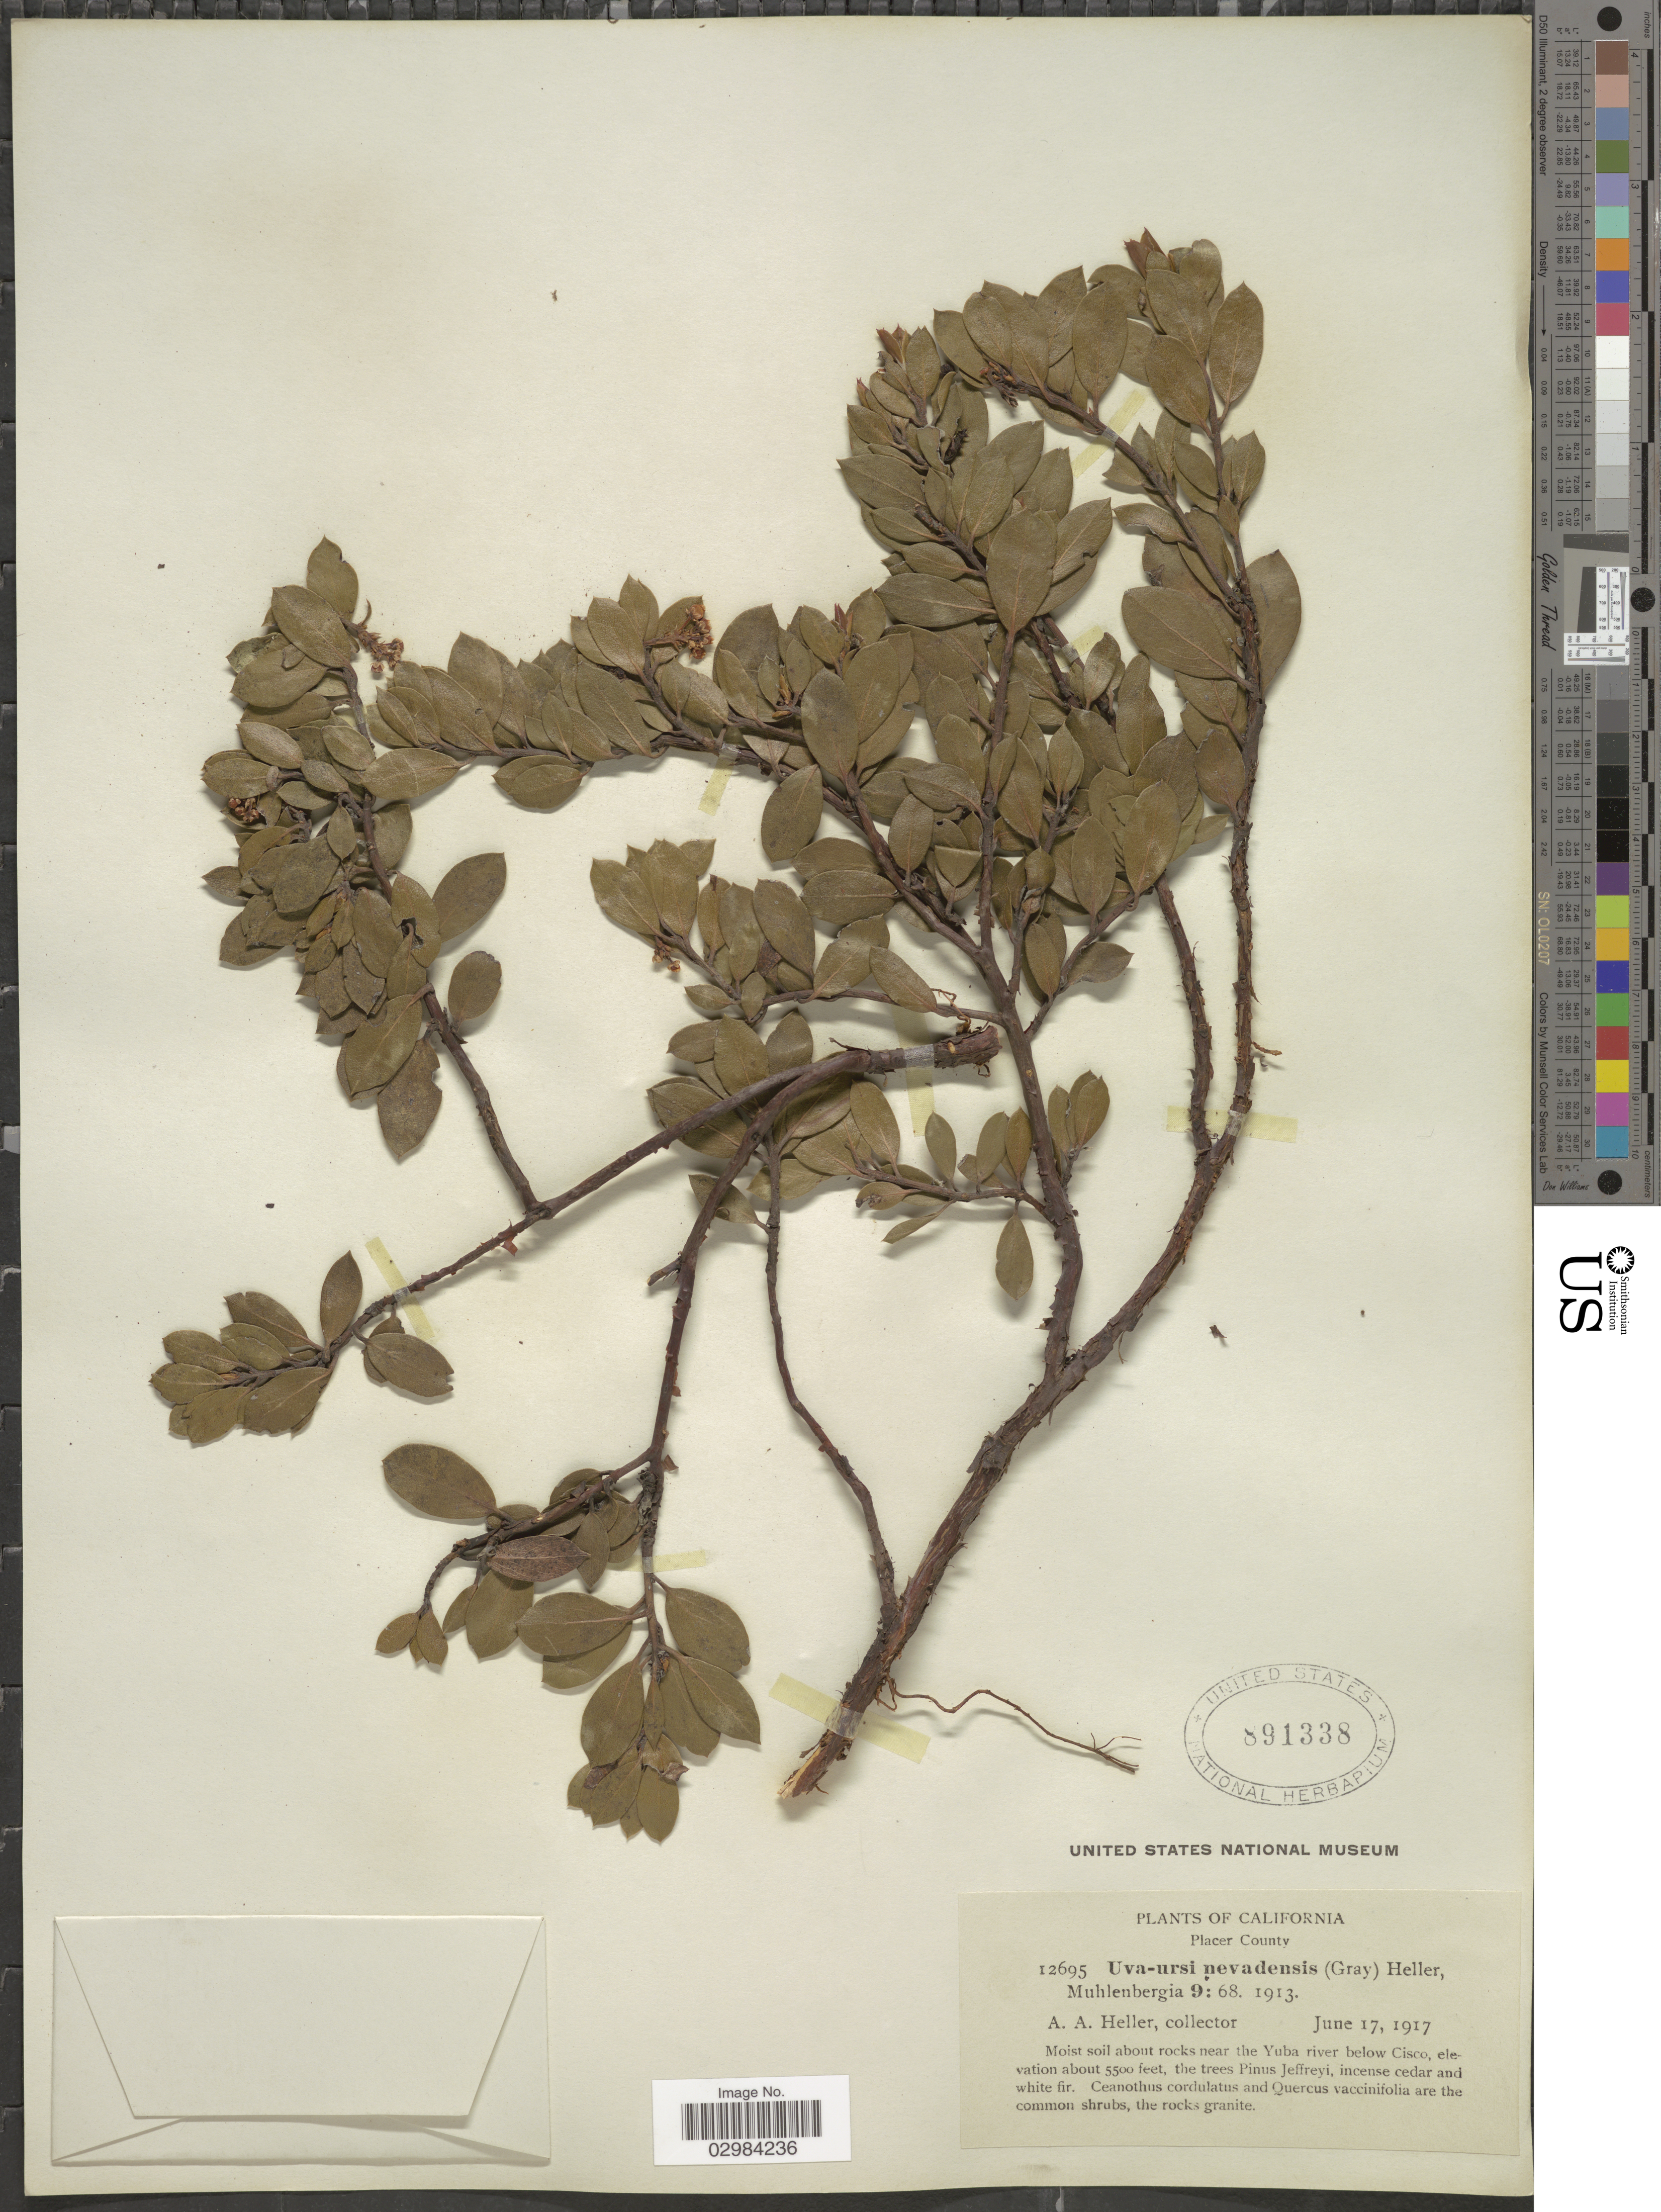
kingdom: Plantae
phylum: Tracheophyta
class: Magnoliopsida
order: Ericales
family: Ericaceae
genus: Arctostaphylos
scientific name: Arctostaphylos nevadensis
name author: A. Gray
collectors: A. A. Heller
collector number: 12695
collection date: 1917-06-17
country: United States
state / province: California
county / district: Placer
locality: Placer County, Moist soil about rocks near the Yuba river below Cisco.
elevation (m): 1676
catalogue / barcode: US 891338